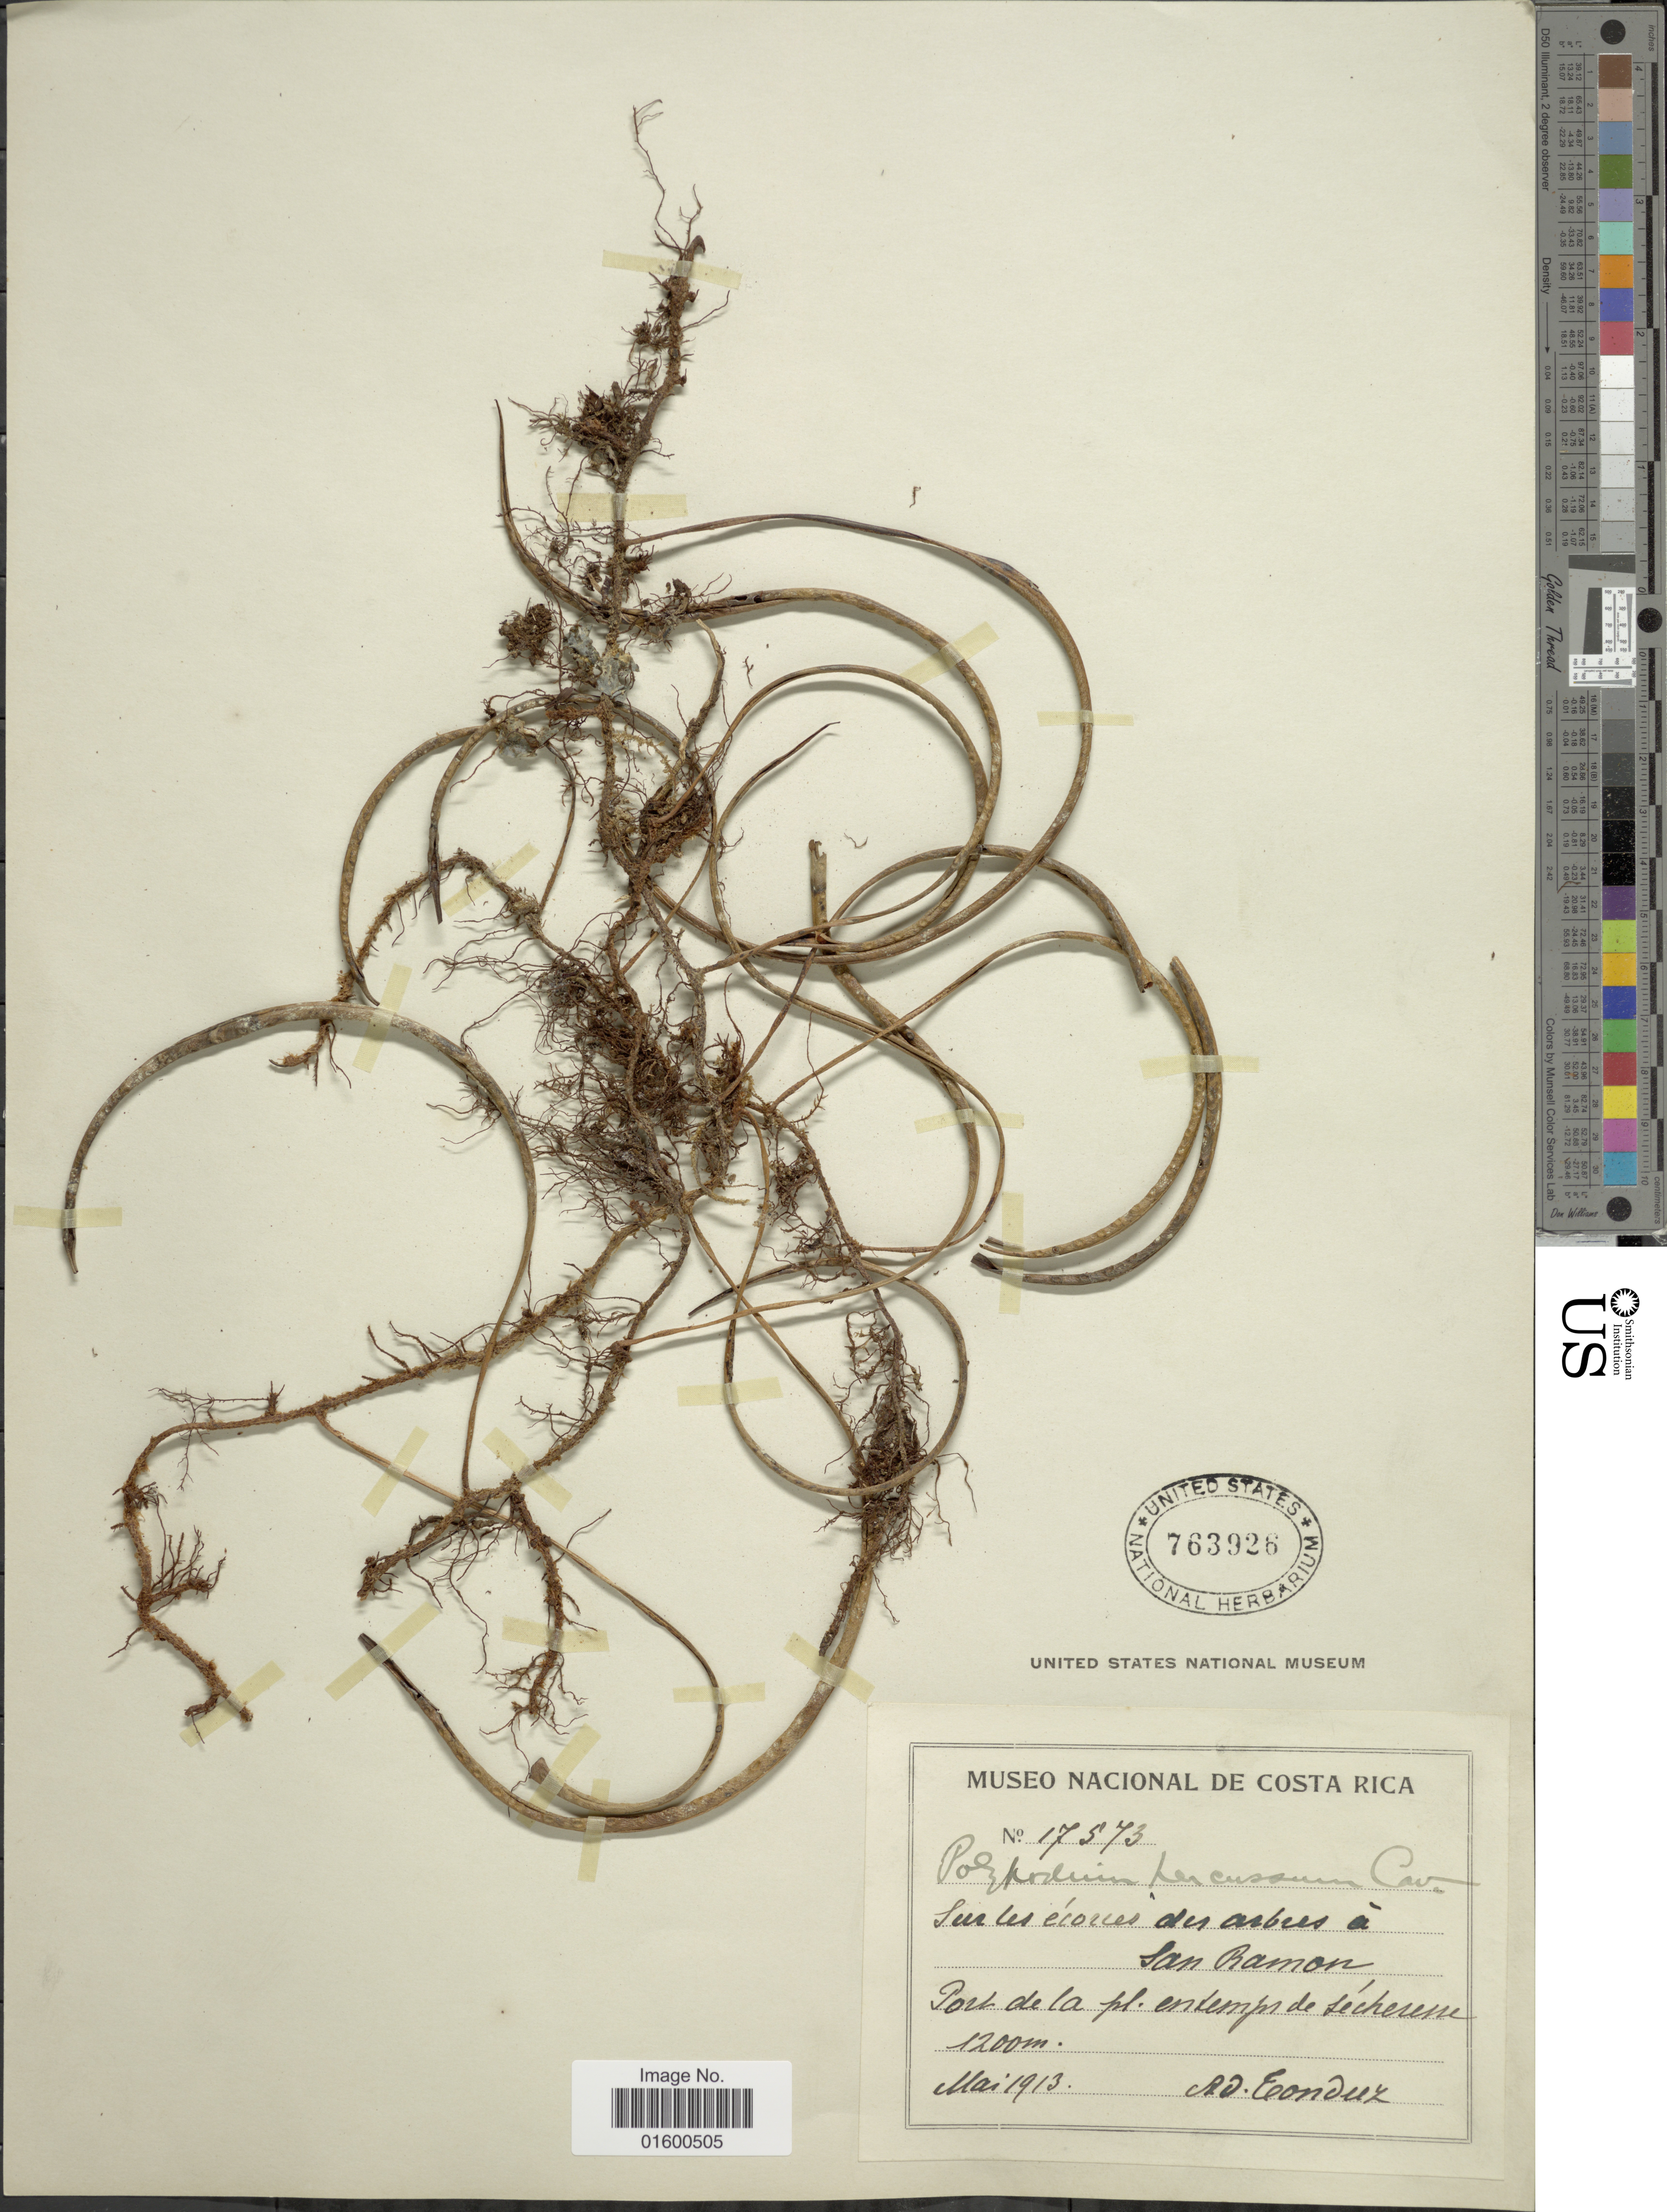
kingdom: Plantae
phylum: Tracheophyta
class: Polypodiopsida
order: Polypodiales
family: Polypodiaceae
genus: Microgramma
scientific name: Microgramma percussa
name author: (Cav.) de la Sota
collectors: A. Tonduz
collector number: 17573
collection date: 1913-05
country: Costa Rica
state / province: Alajuela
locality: San Ramon, Port de la pl. entemp de Lécherene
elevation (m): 1200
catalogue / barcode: US 763926